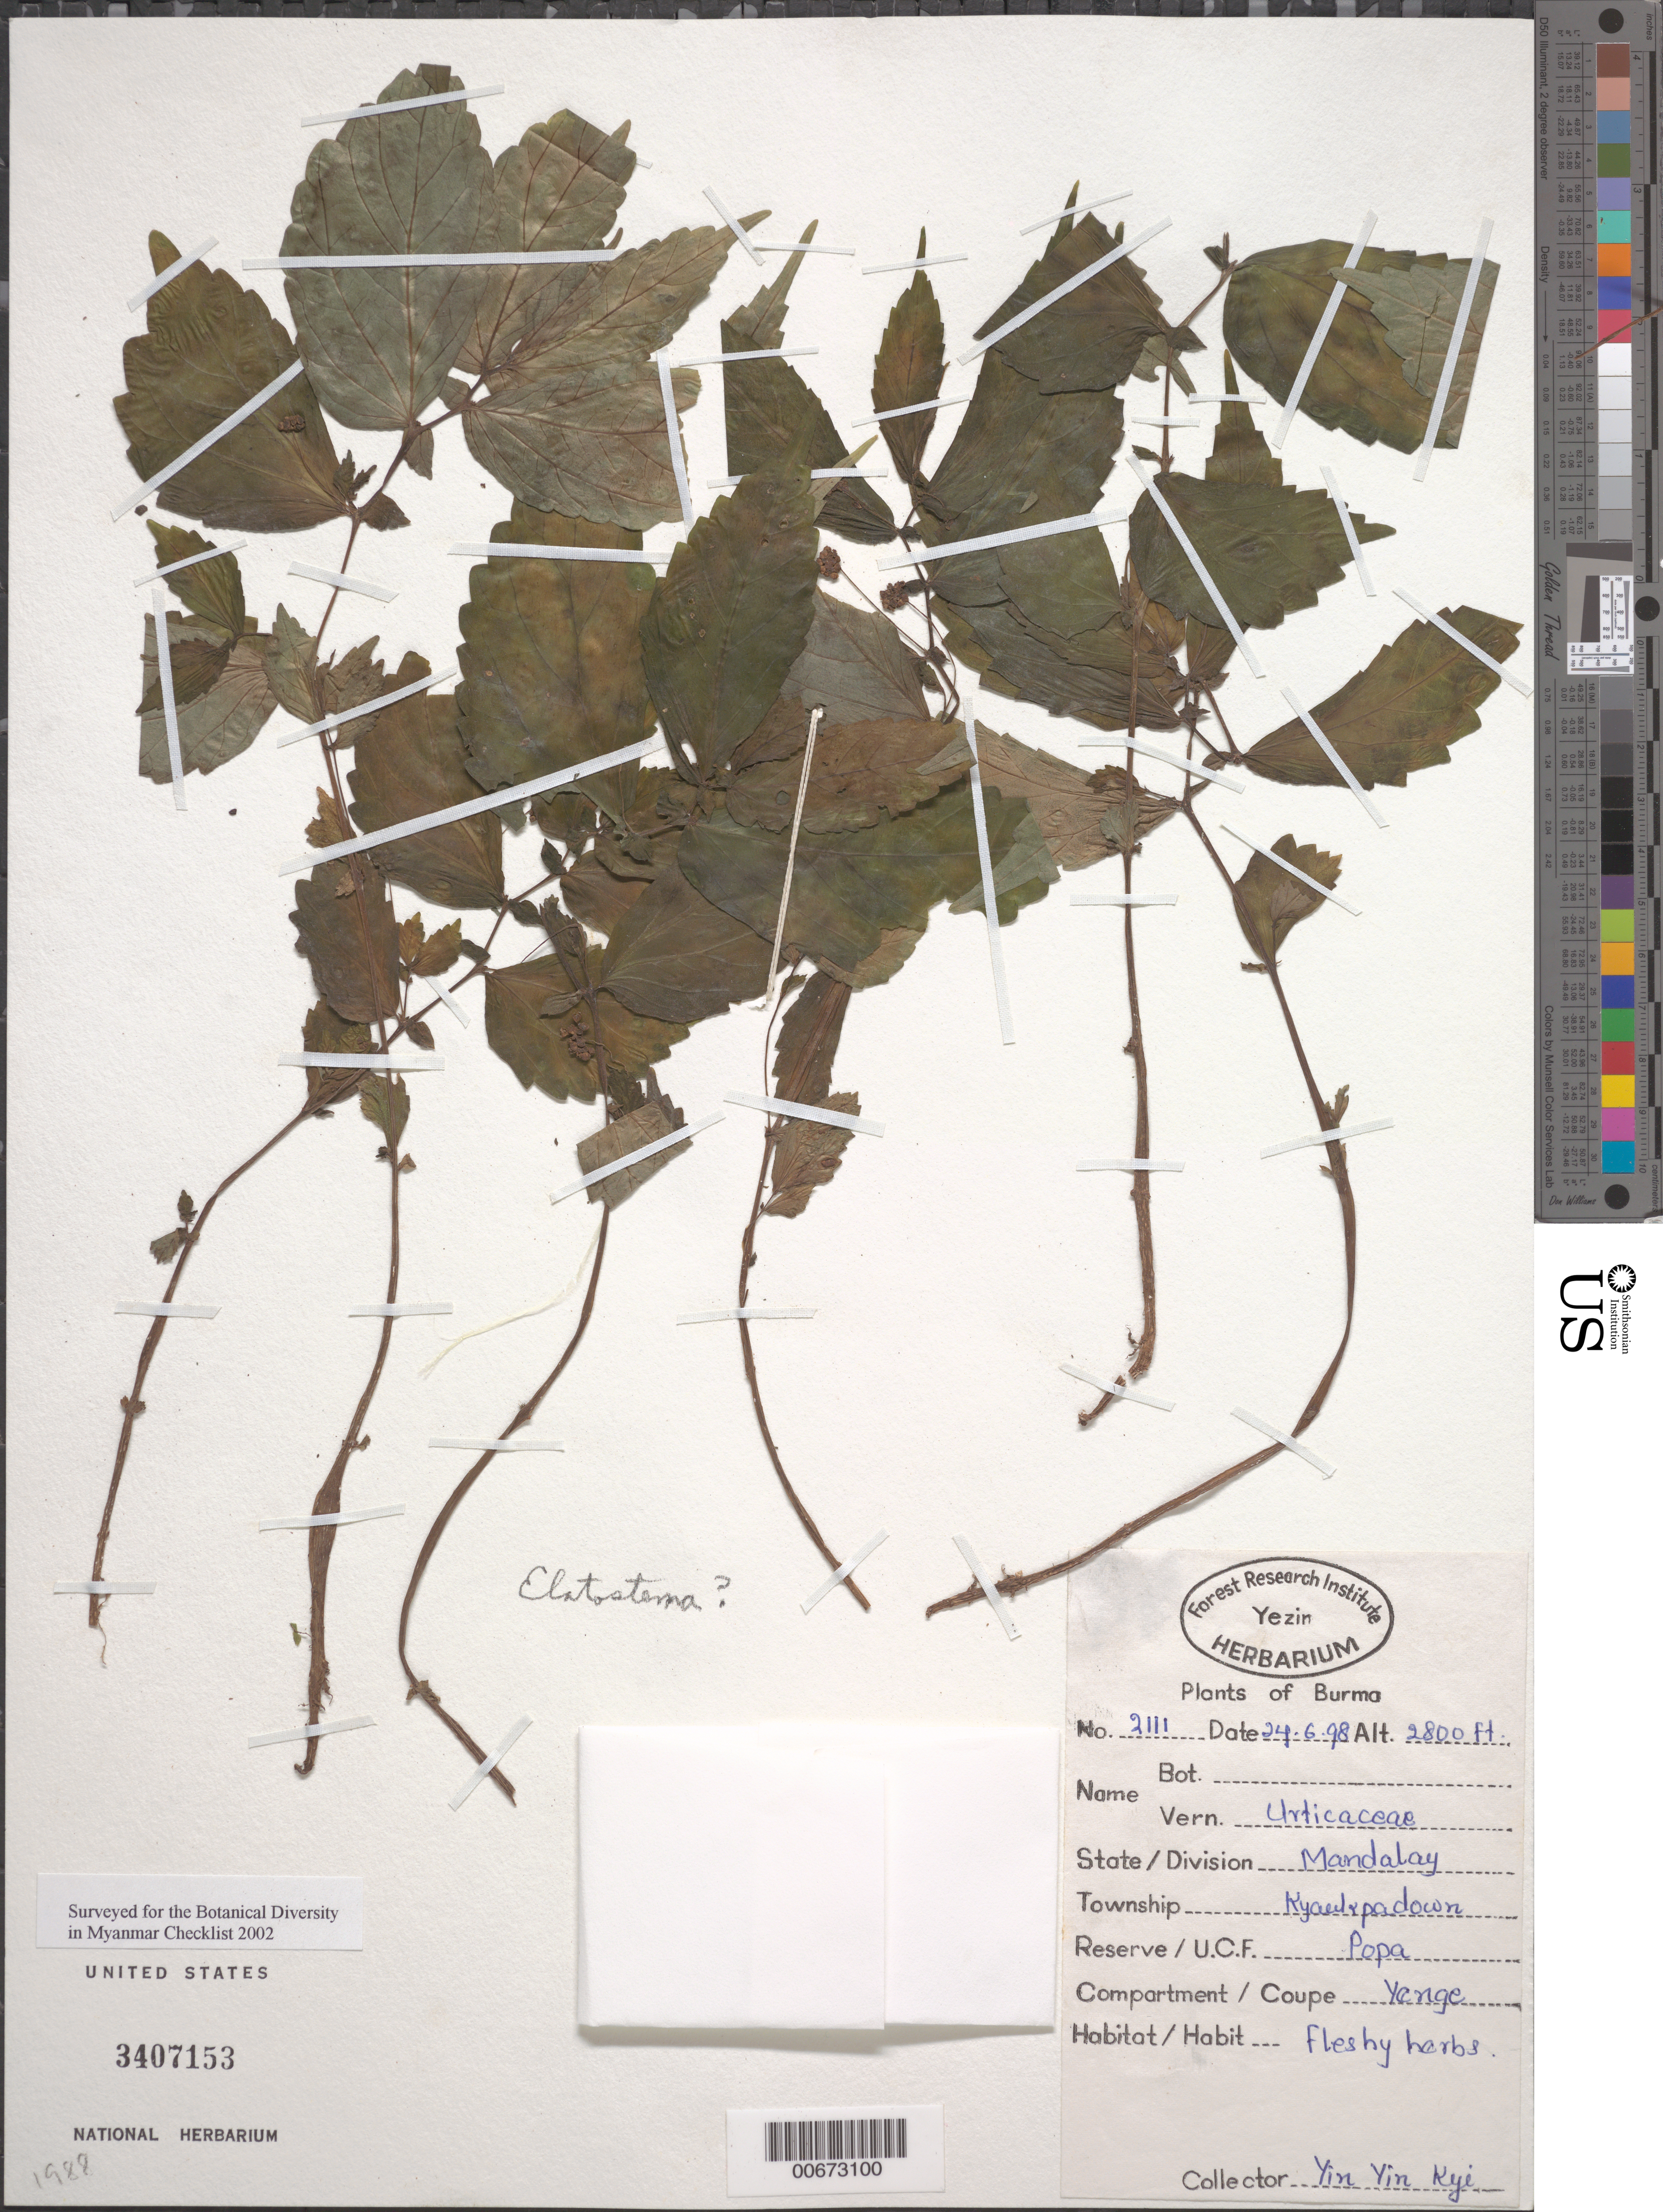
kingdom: Plantae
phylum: Tracheophyta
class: Magnoliopsida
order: Rosales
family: Urticaceae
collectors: Kyi, Y.Y.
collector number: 2111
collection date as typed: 24 Jun 1998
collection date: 1998-06-24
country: Myanmar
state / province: Mandalay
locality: Kyaukpdown, Mt. Popa, Yenge.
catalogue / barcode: US 3407153